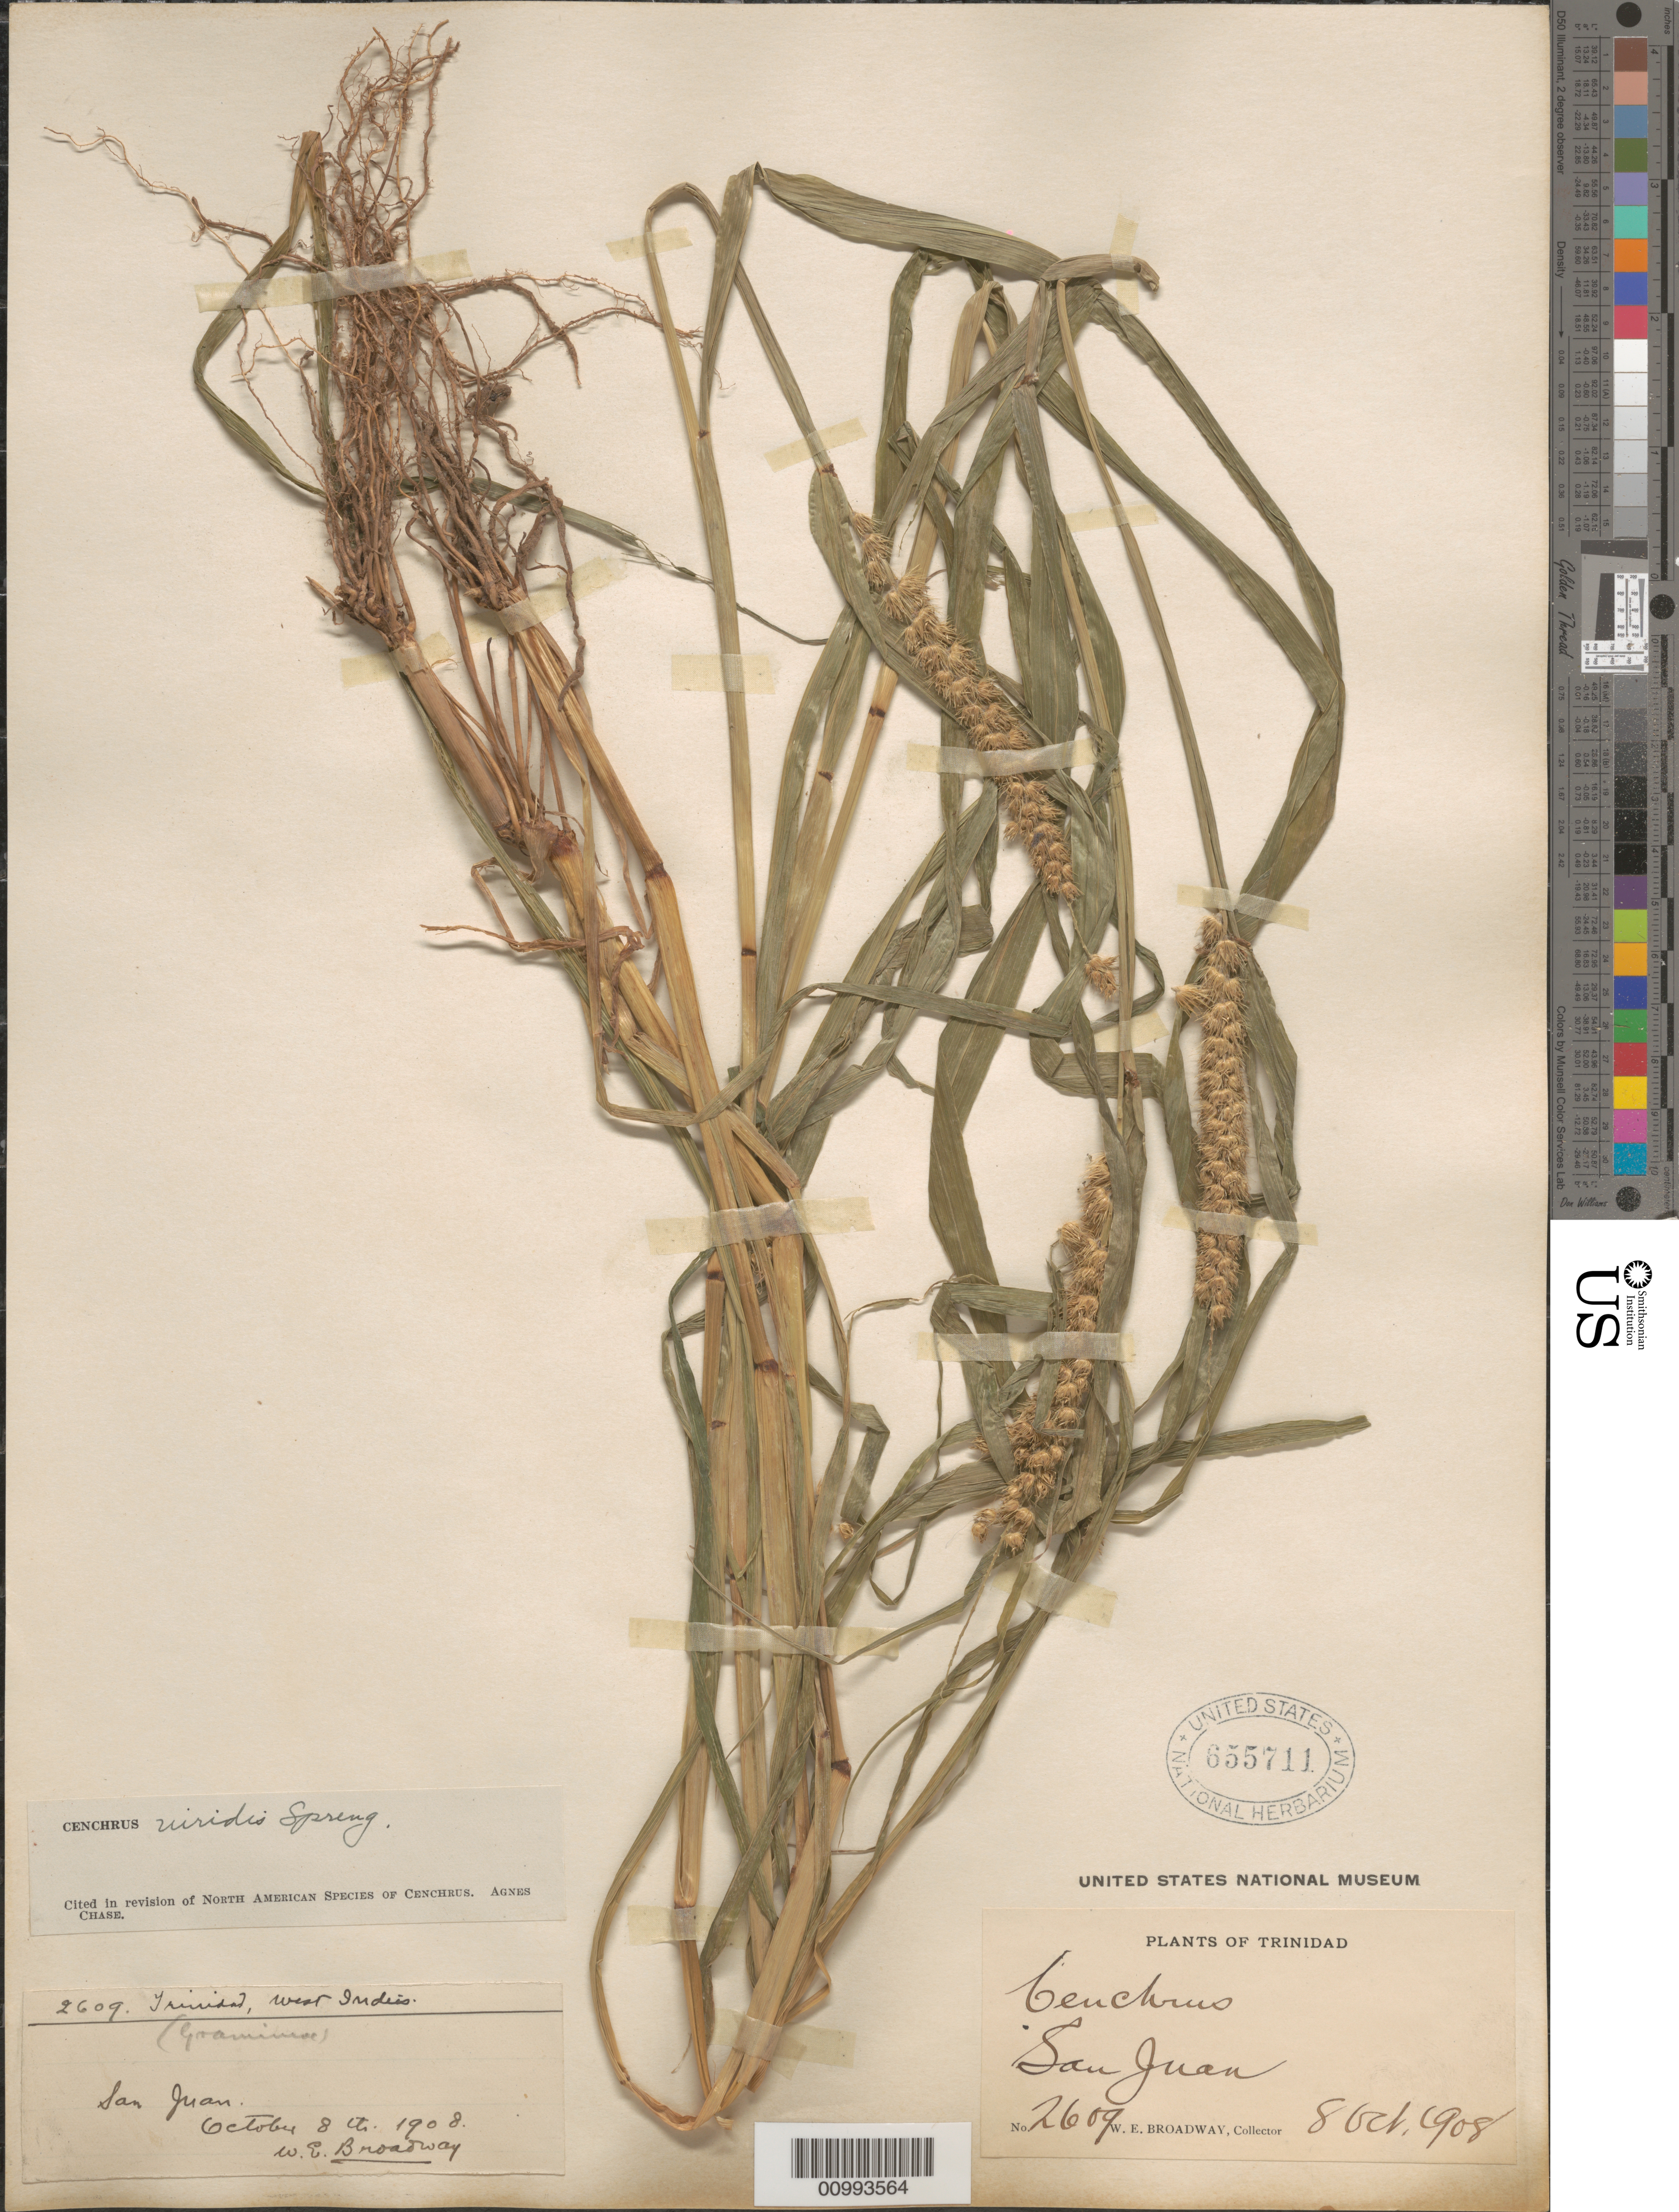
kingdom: Plantae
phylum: Tracheophyta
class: Liliopsida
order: Poales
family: Poaceae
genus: Cenchrus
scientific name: Cenchrus brownii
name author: Roem. & Schult.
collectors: W. E. Broadway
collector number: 2609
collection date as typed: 08 Oct 1908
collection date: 1908-10-08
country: Trinidad and Tobago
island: Trinidad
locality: San Juan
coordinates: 0 N, 0 E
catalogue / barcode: US 655711